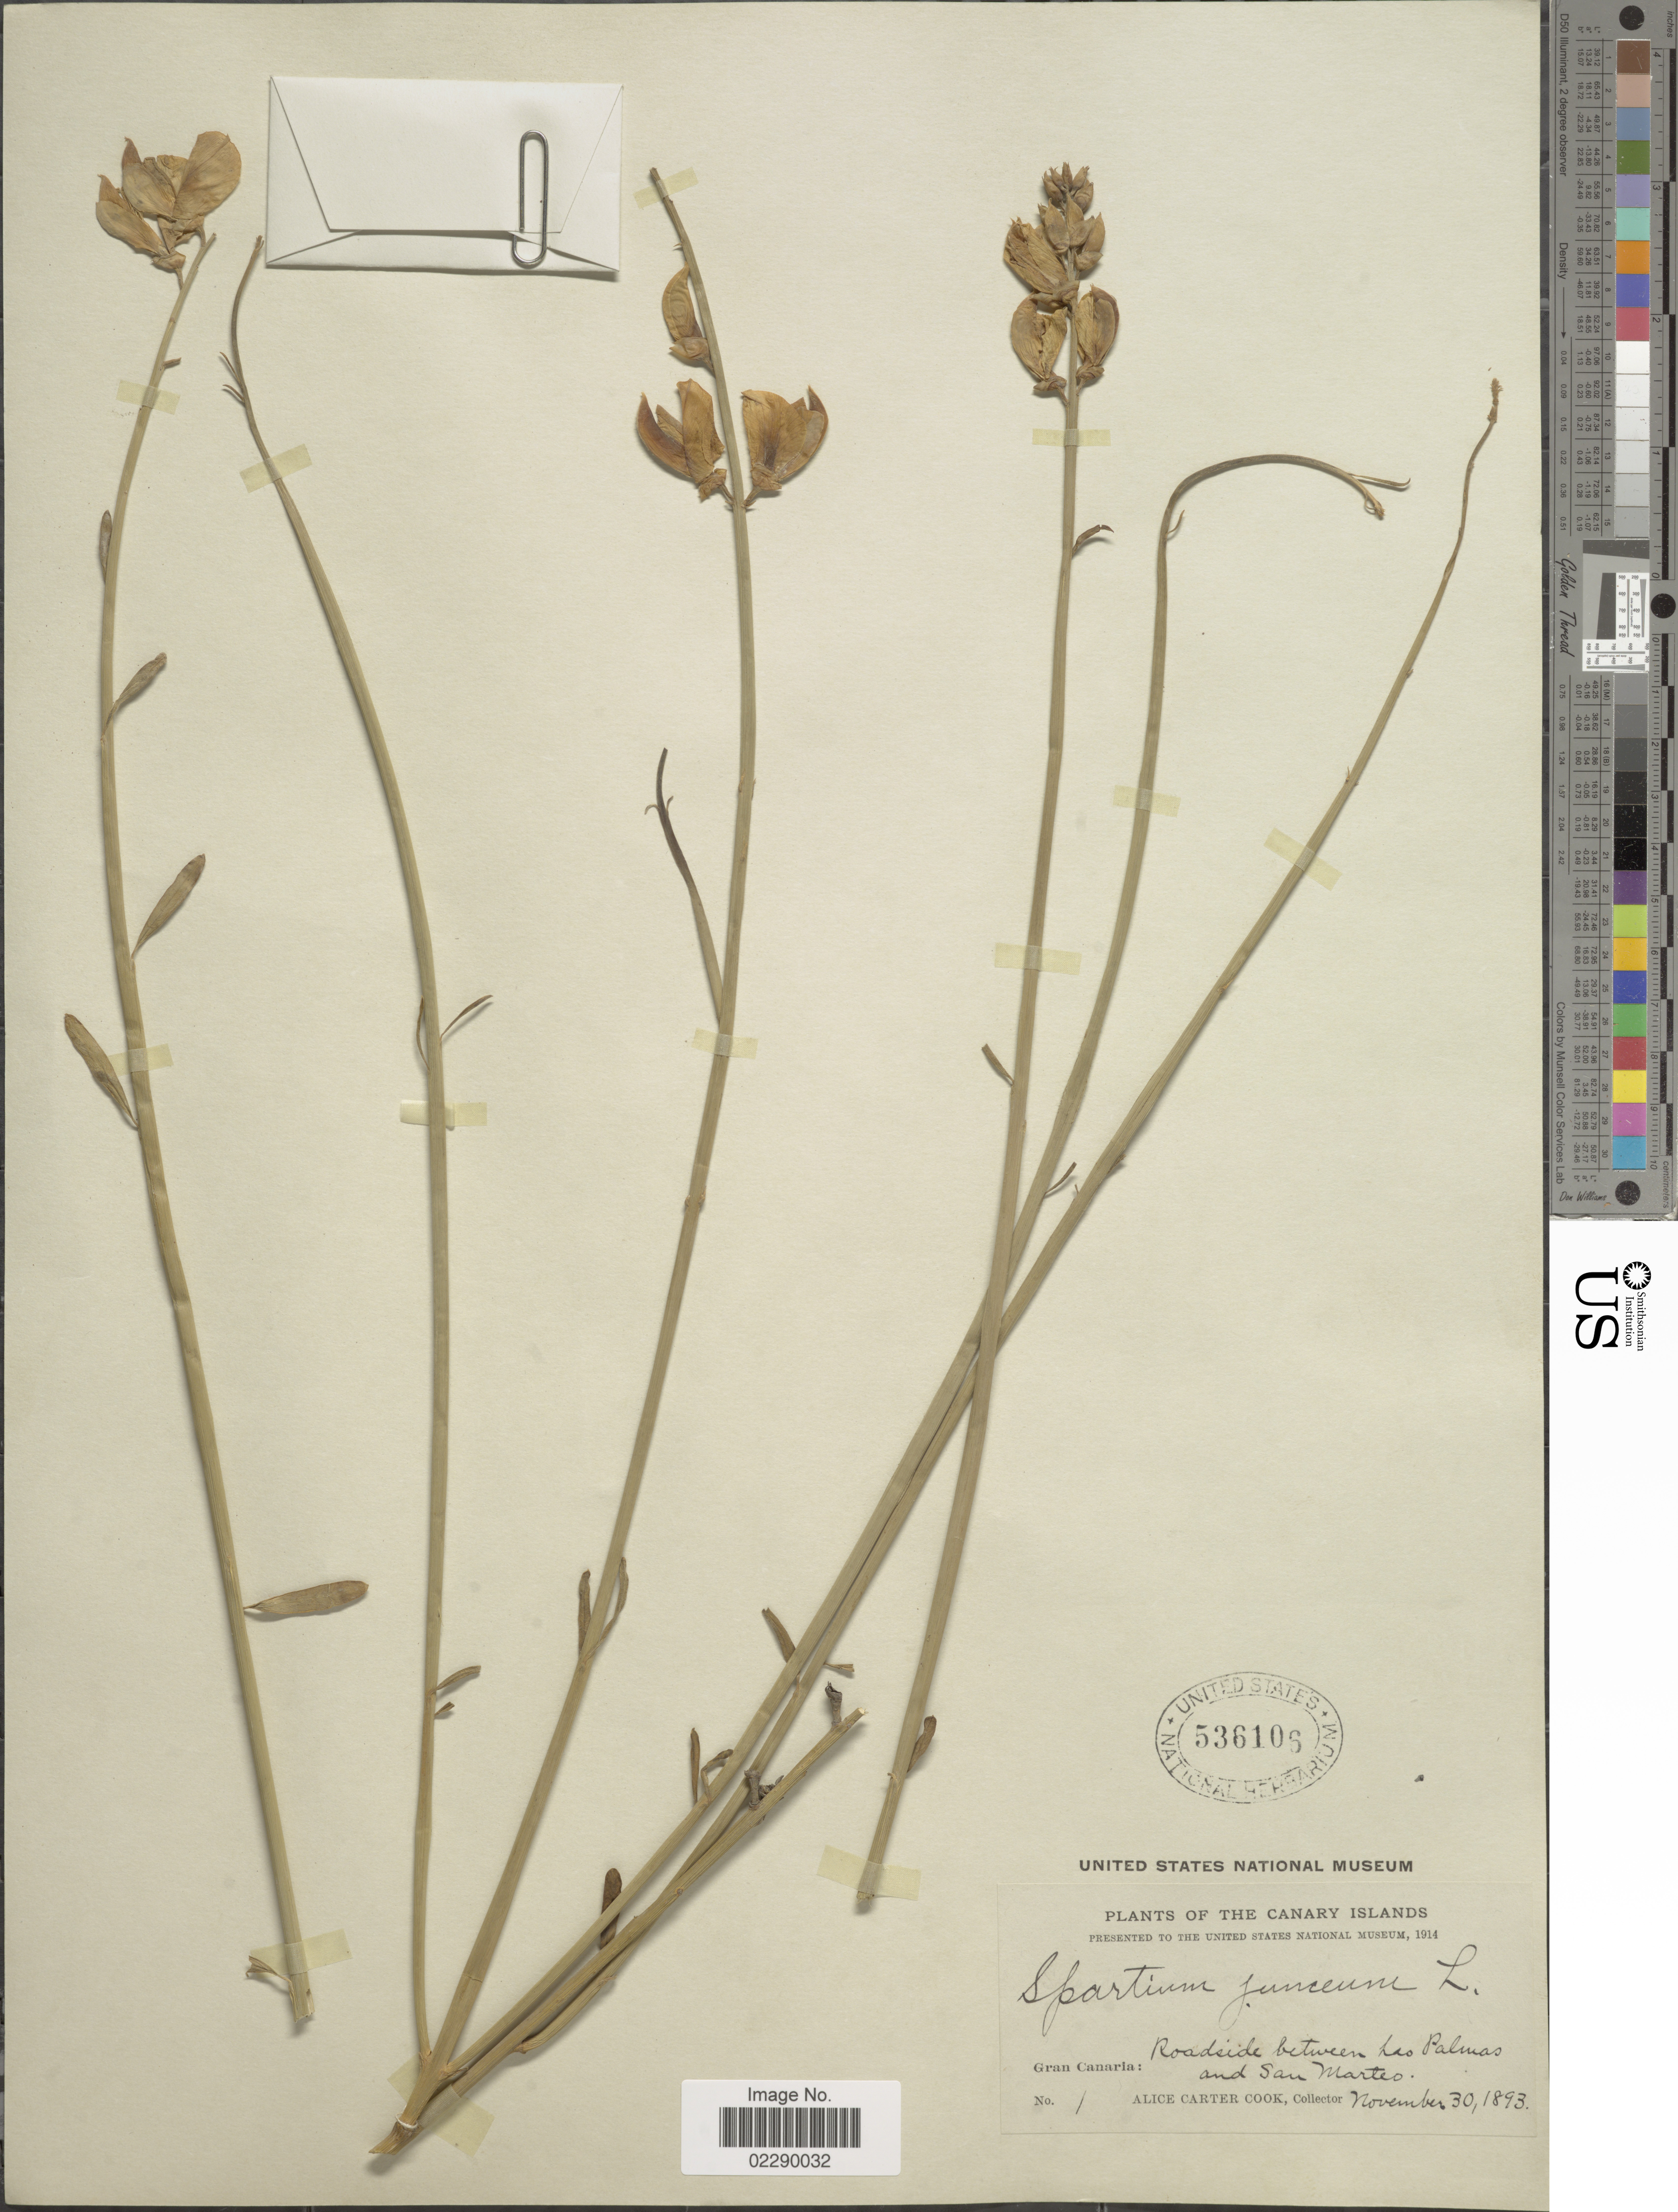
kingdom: Plantae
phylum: Tracheophyta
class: Magnoliopsida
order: Fabales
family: Fabaceae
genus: Spartium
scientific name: Spartium junceum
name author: L.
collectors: Alice C. Cook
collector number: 1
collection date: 1893-11-30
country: Spain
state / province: Canarias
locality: Canary Islands. Gran Canaria: Roadside between Las Palmas and San Marteo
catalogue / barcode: US 536106